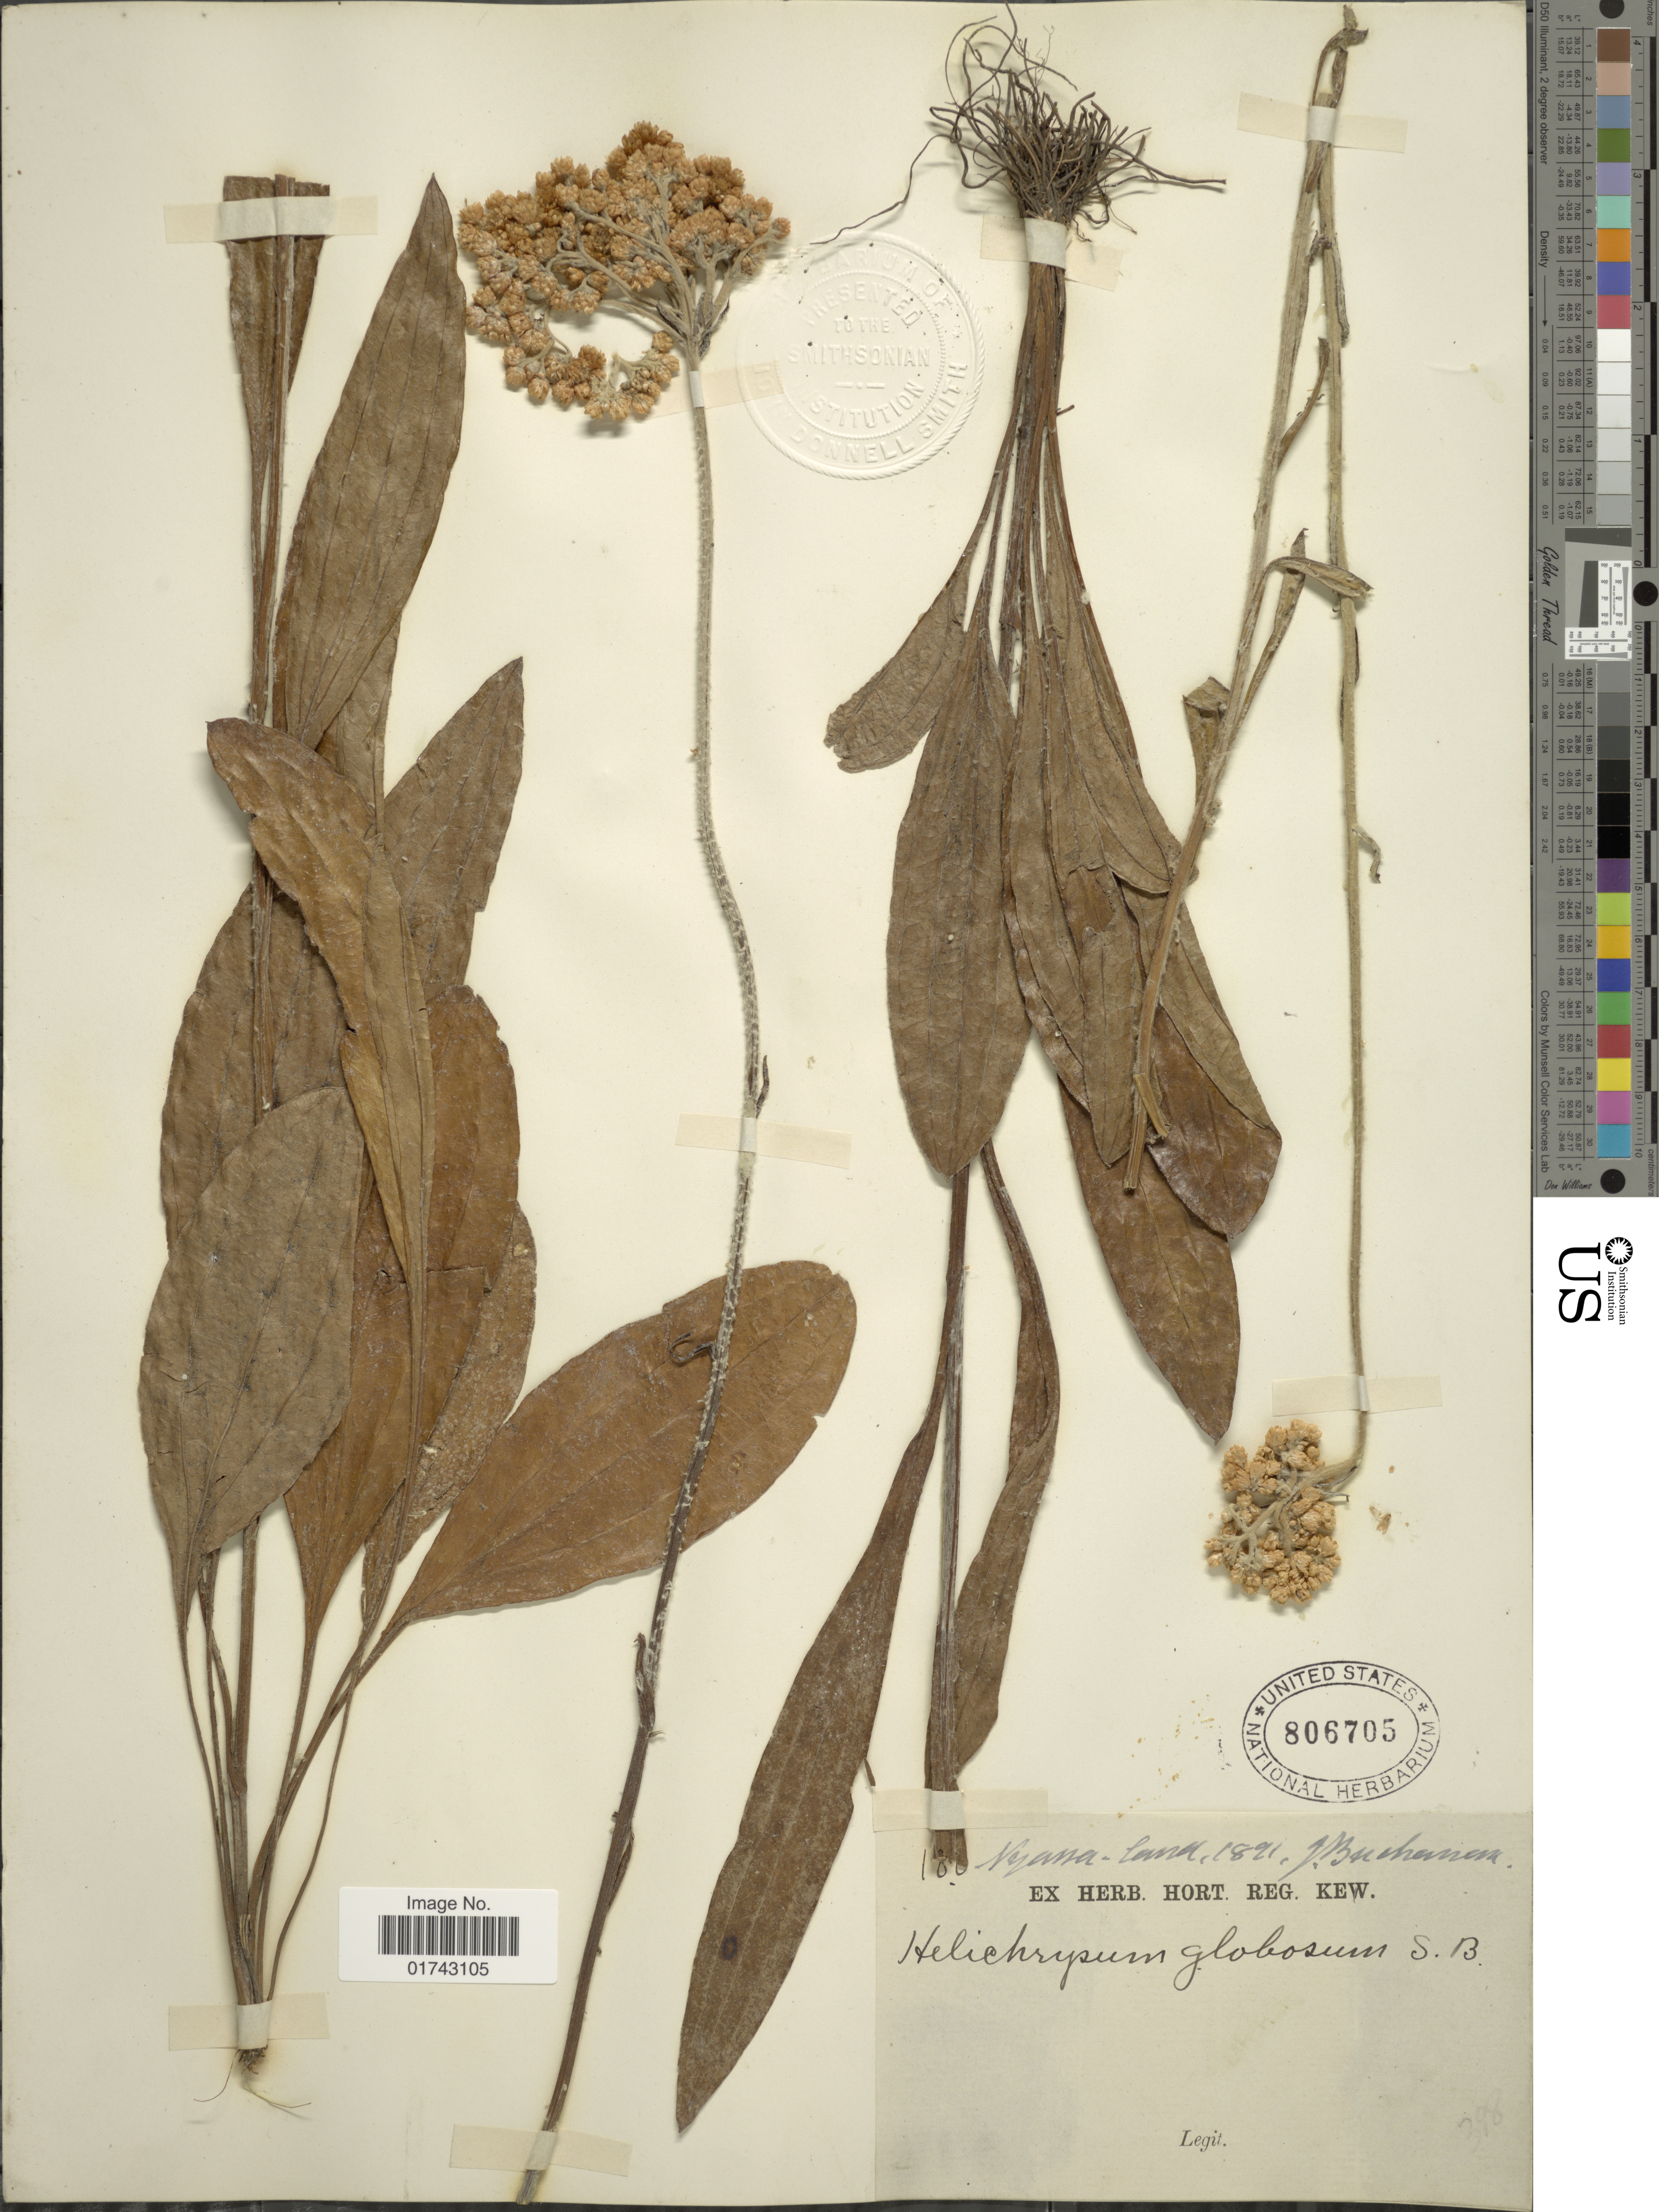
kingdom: Plantae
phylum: Tracheophyta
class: Magnoliopsida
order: Asterales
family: Asteraceae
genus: Helichrysum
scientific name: Helichrysum globosum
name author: Sch. Bip. ex A. Rich.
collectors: J. Buchanan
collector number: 180*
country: Malawi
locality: Nyassa-land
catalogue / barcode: US 806705